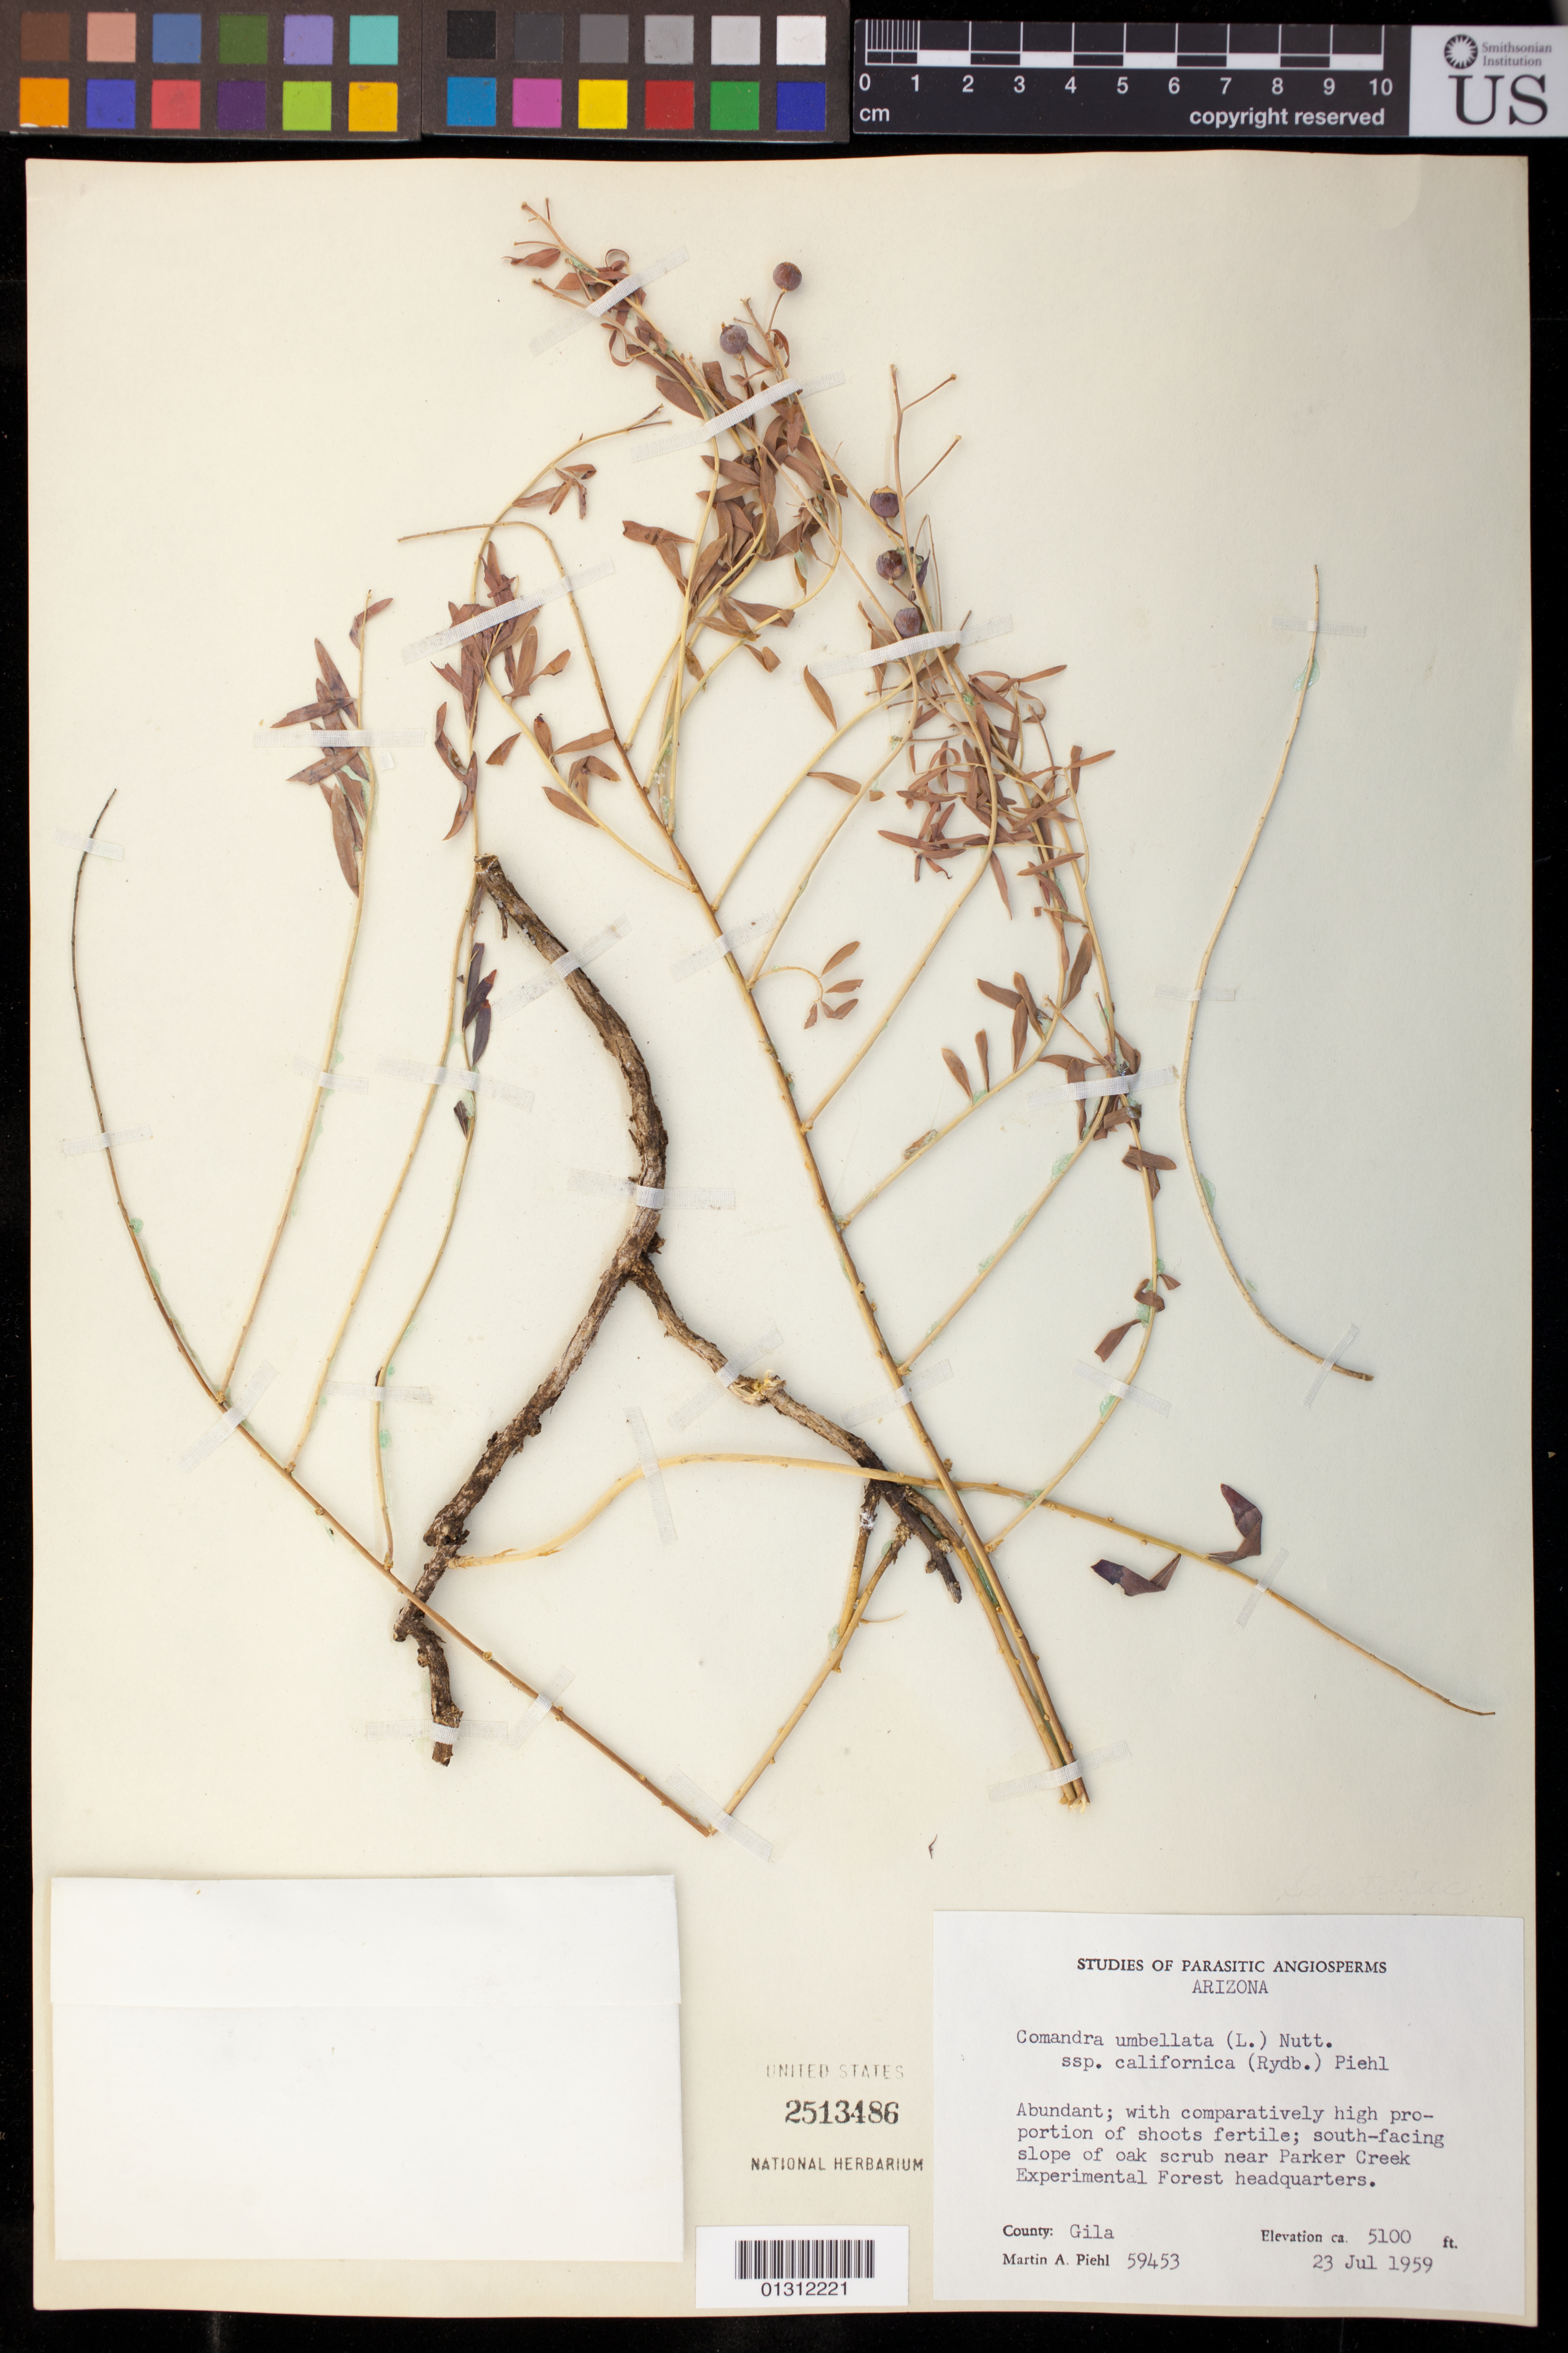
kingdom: Plantae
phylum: Tracheophyta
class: Magnoliopsida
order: Santalales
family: Comandraceae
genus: Comandra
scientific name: Comandra umbellata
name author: (L.) Nutt.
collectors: M. Piehl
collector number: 59453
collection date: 1959-07-23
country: United States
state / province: Arizona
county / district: Gila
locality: Near Parker Creek Experimental Forest headquarters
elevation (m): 1554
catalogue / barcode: US 2513486